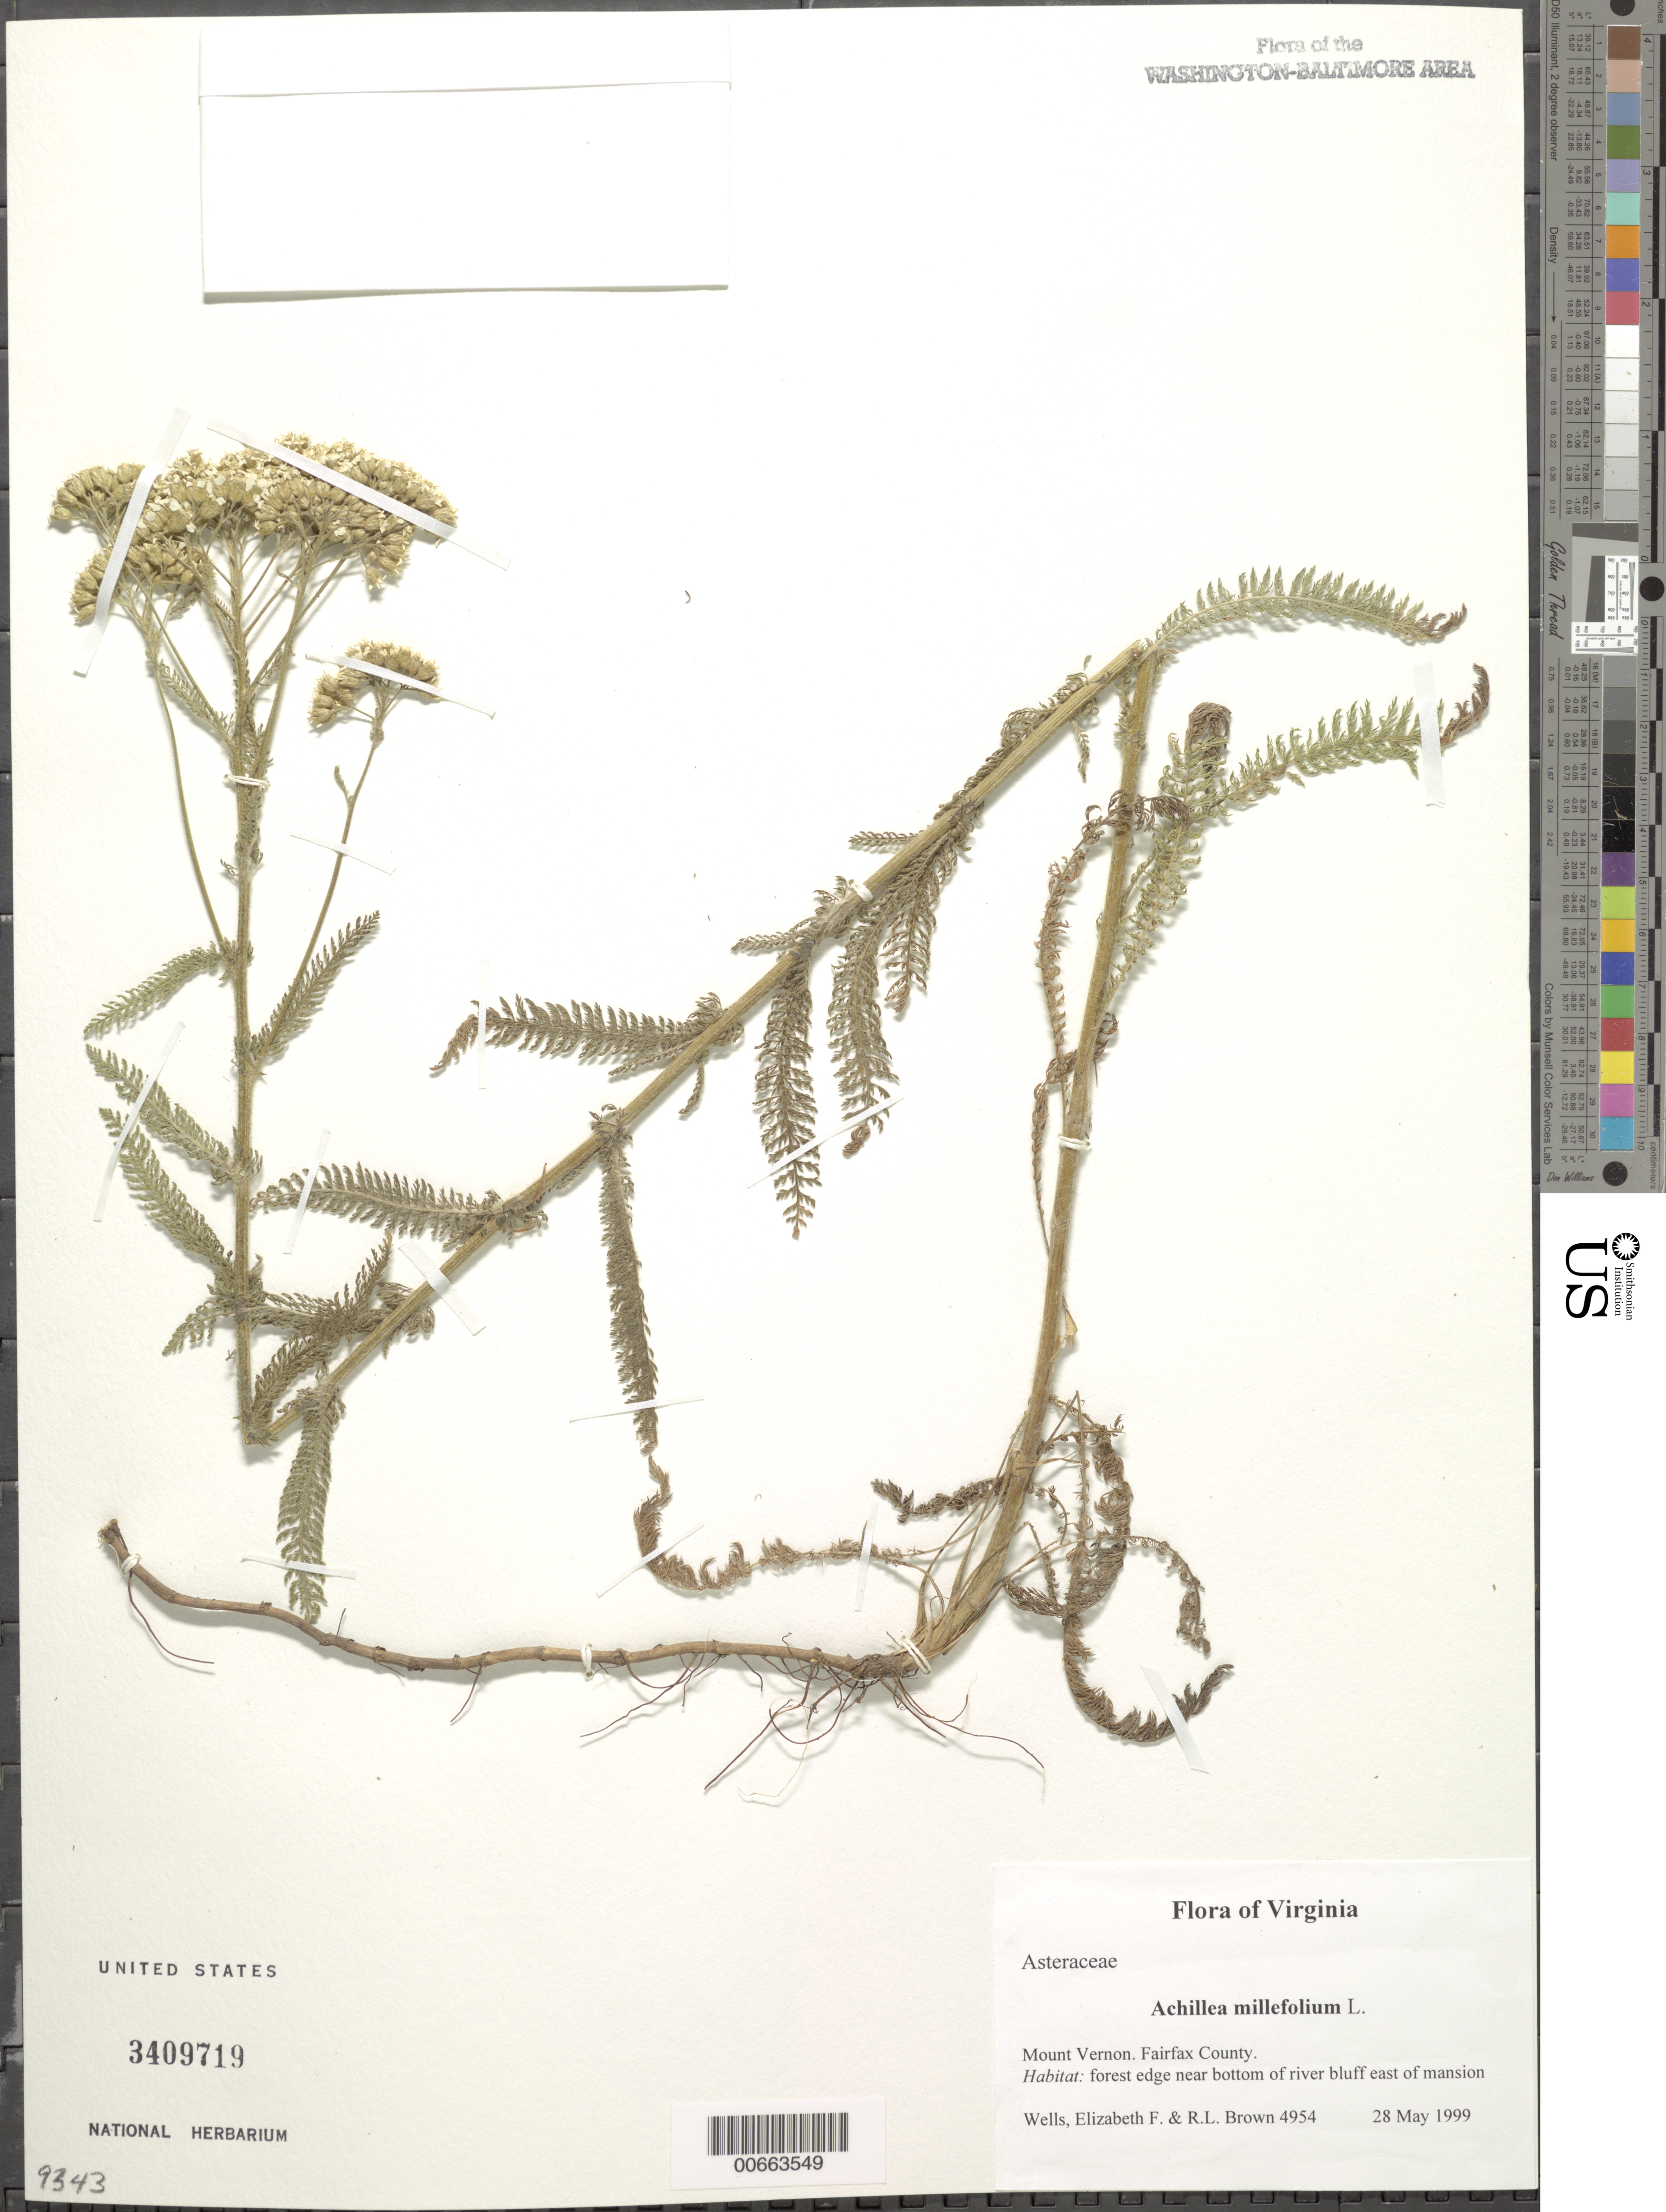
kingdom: Plantae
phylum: Tracheophyta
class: Magnoliopsida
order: Asterales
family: Asteraceae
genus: Achillea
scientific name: Achillea millefolium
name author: L.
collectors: E. F. Wells & R. L. Brown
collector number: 4954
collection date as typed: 28 May 1999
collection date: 1999-05-28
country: United States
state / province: Virginia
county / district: Fairfax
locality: Mount Vernon. East of mansion.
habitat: Forest edge near bottom of river bluff.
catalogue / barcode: US 3409719